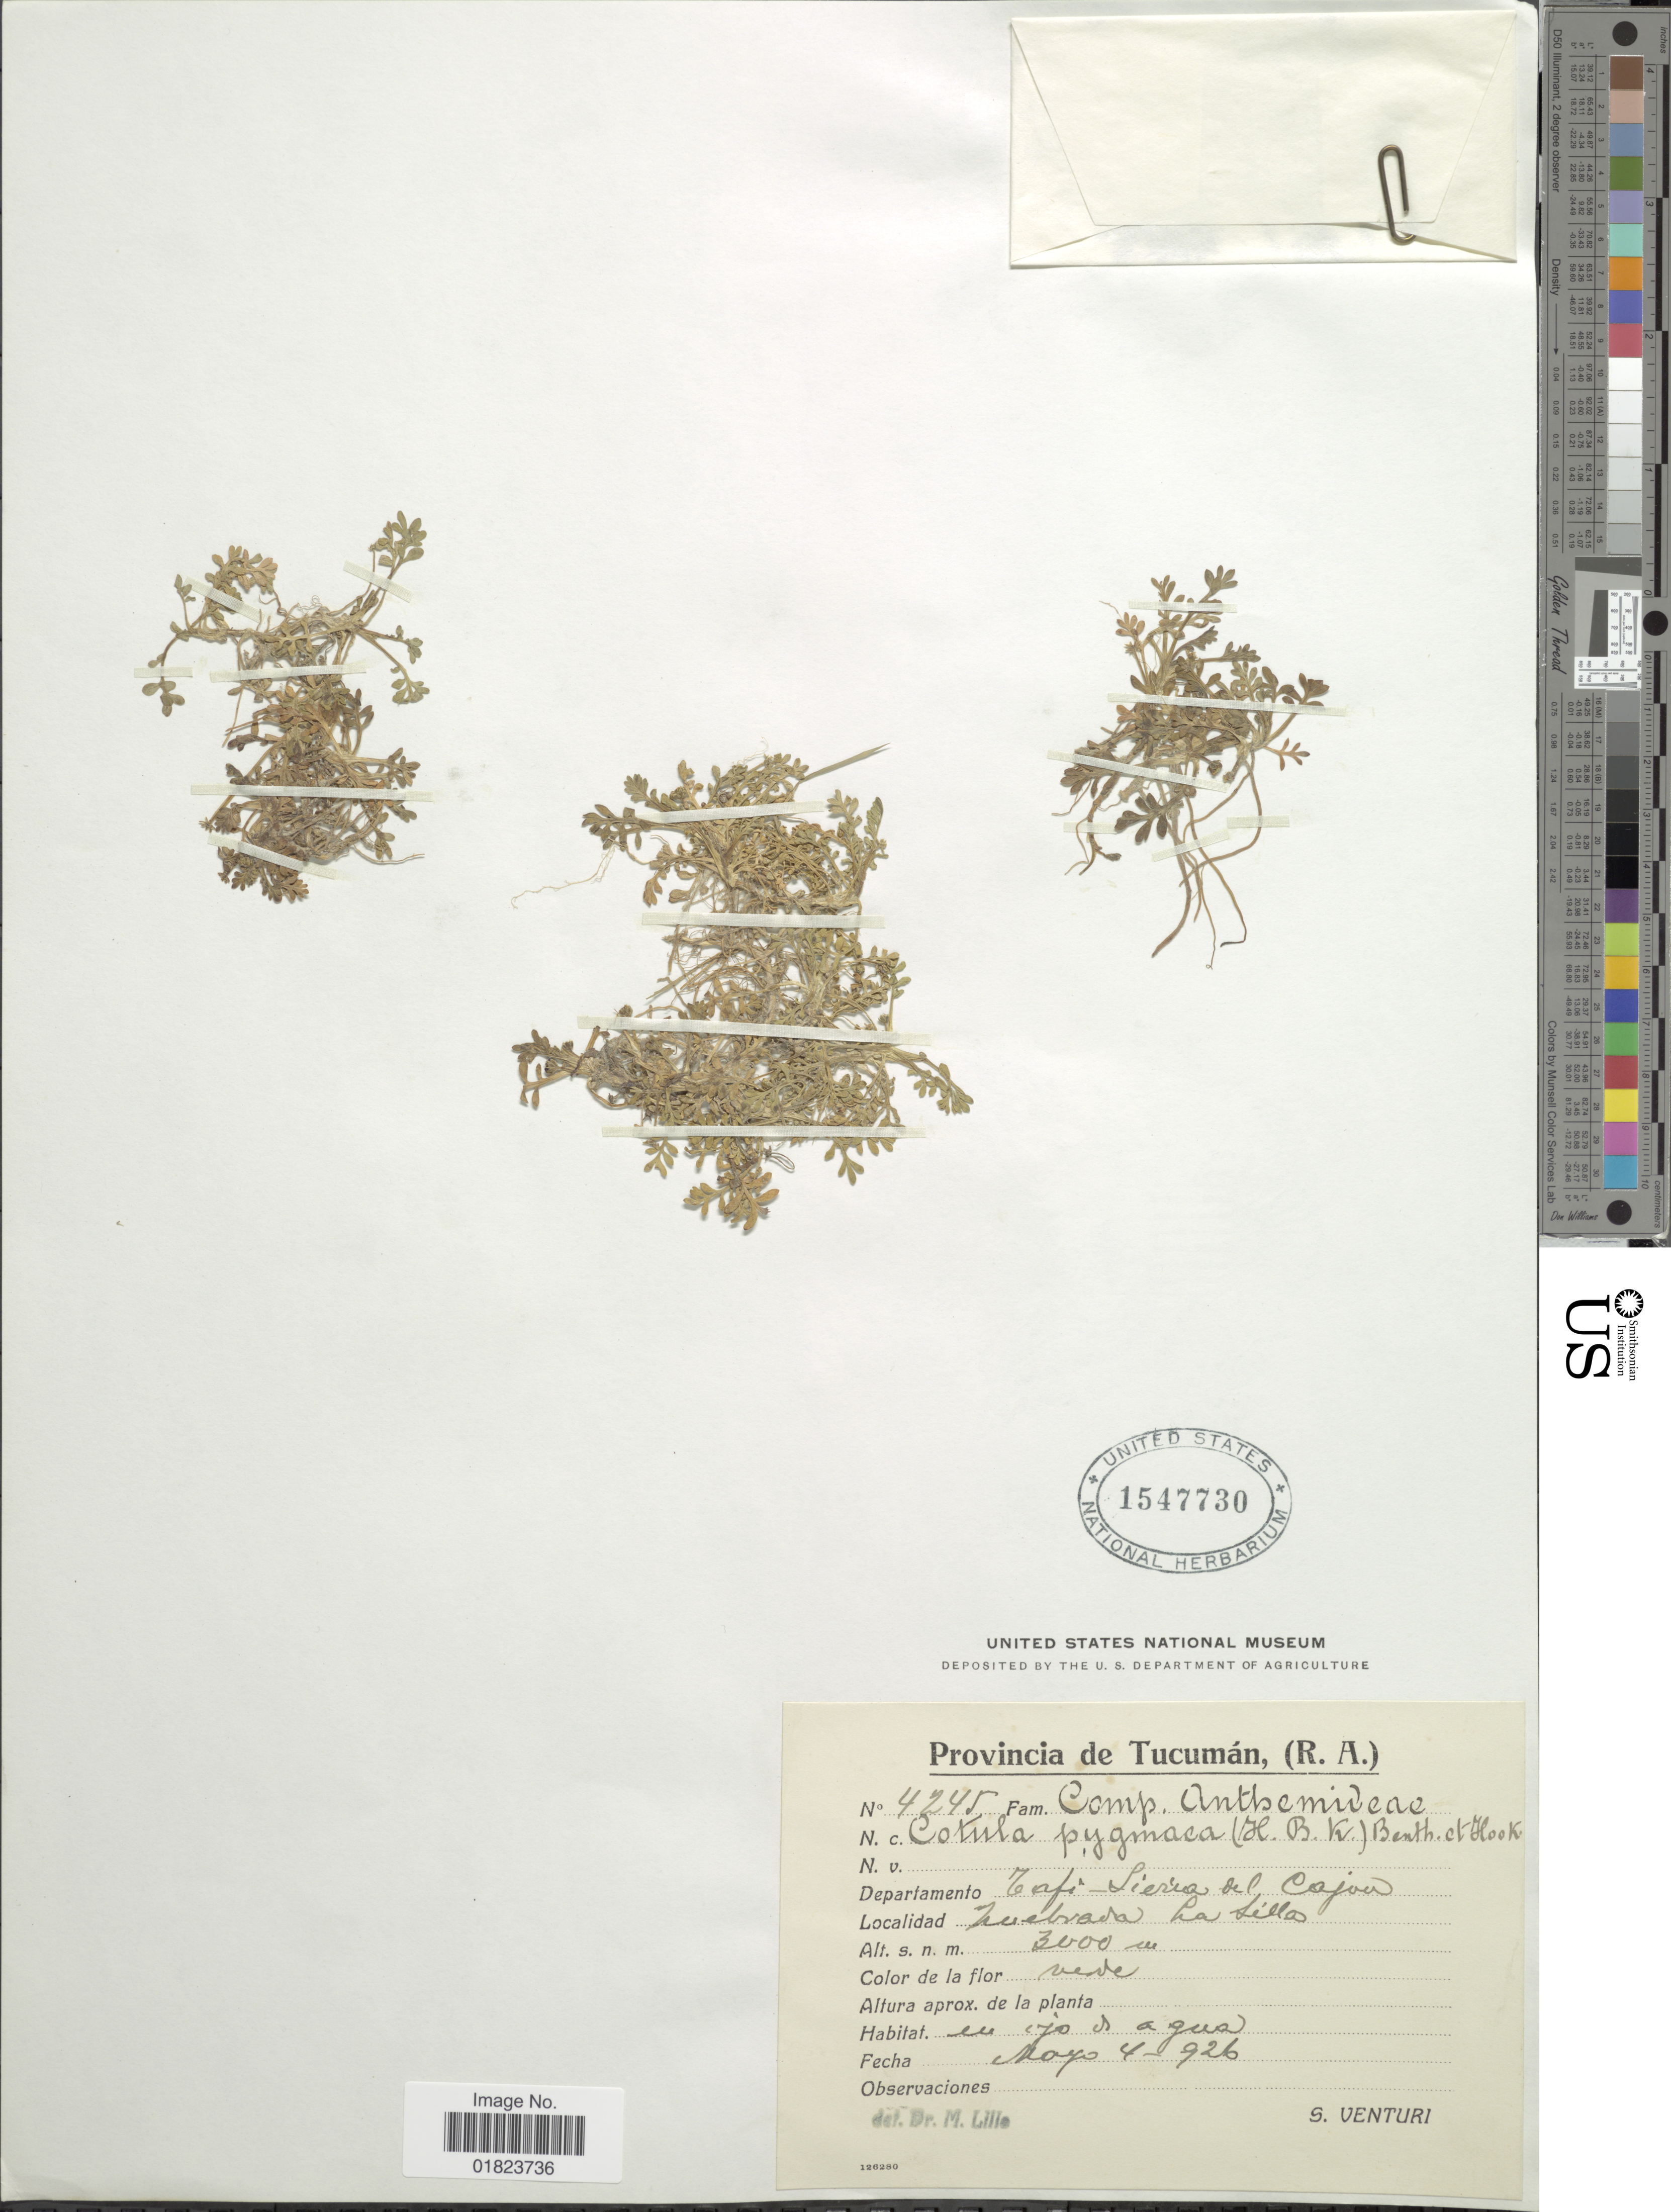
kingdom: Plantae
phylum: Tracheophyta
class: Magnoliopsida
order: Asterales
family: Asteraceae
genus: Cotula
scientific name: Cotula minuta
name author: G. Forst.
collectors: S. Venturi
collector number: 4245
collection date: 1926-05-04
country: Argentina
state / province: Tucuman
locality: Provincia de Tucuman (R. A. ). Departamento Tafi,Sierra del Cajou, Quebrada La Sillo.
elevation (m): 3000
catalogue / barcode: US 1547730